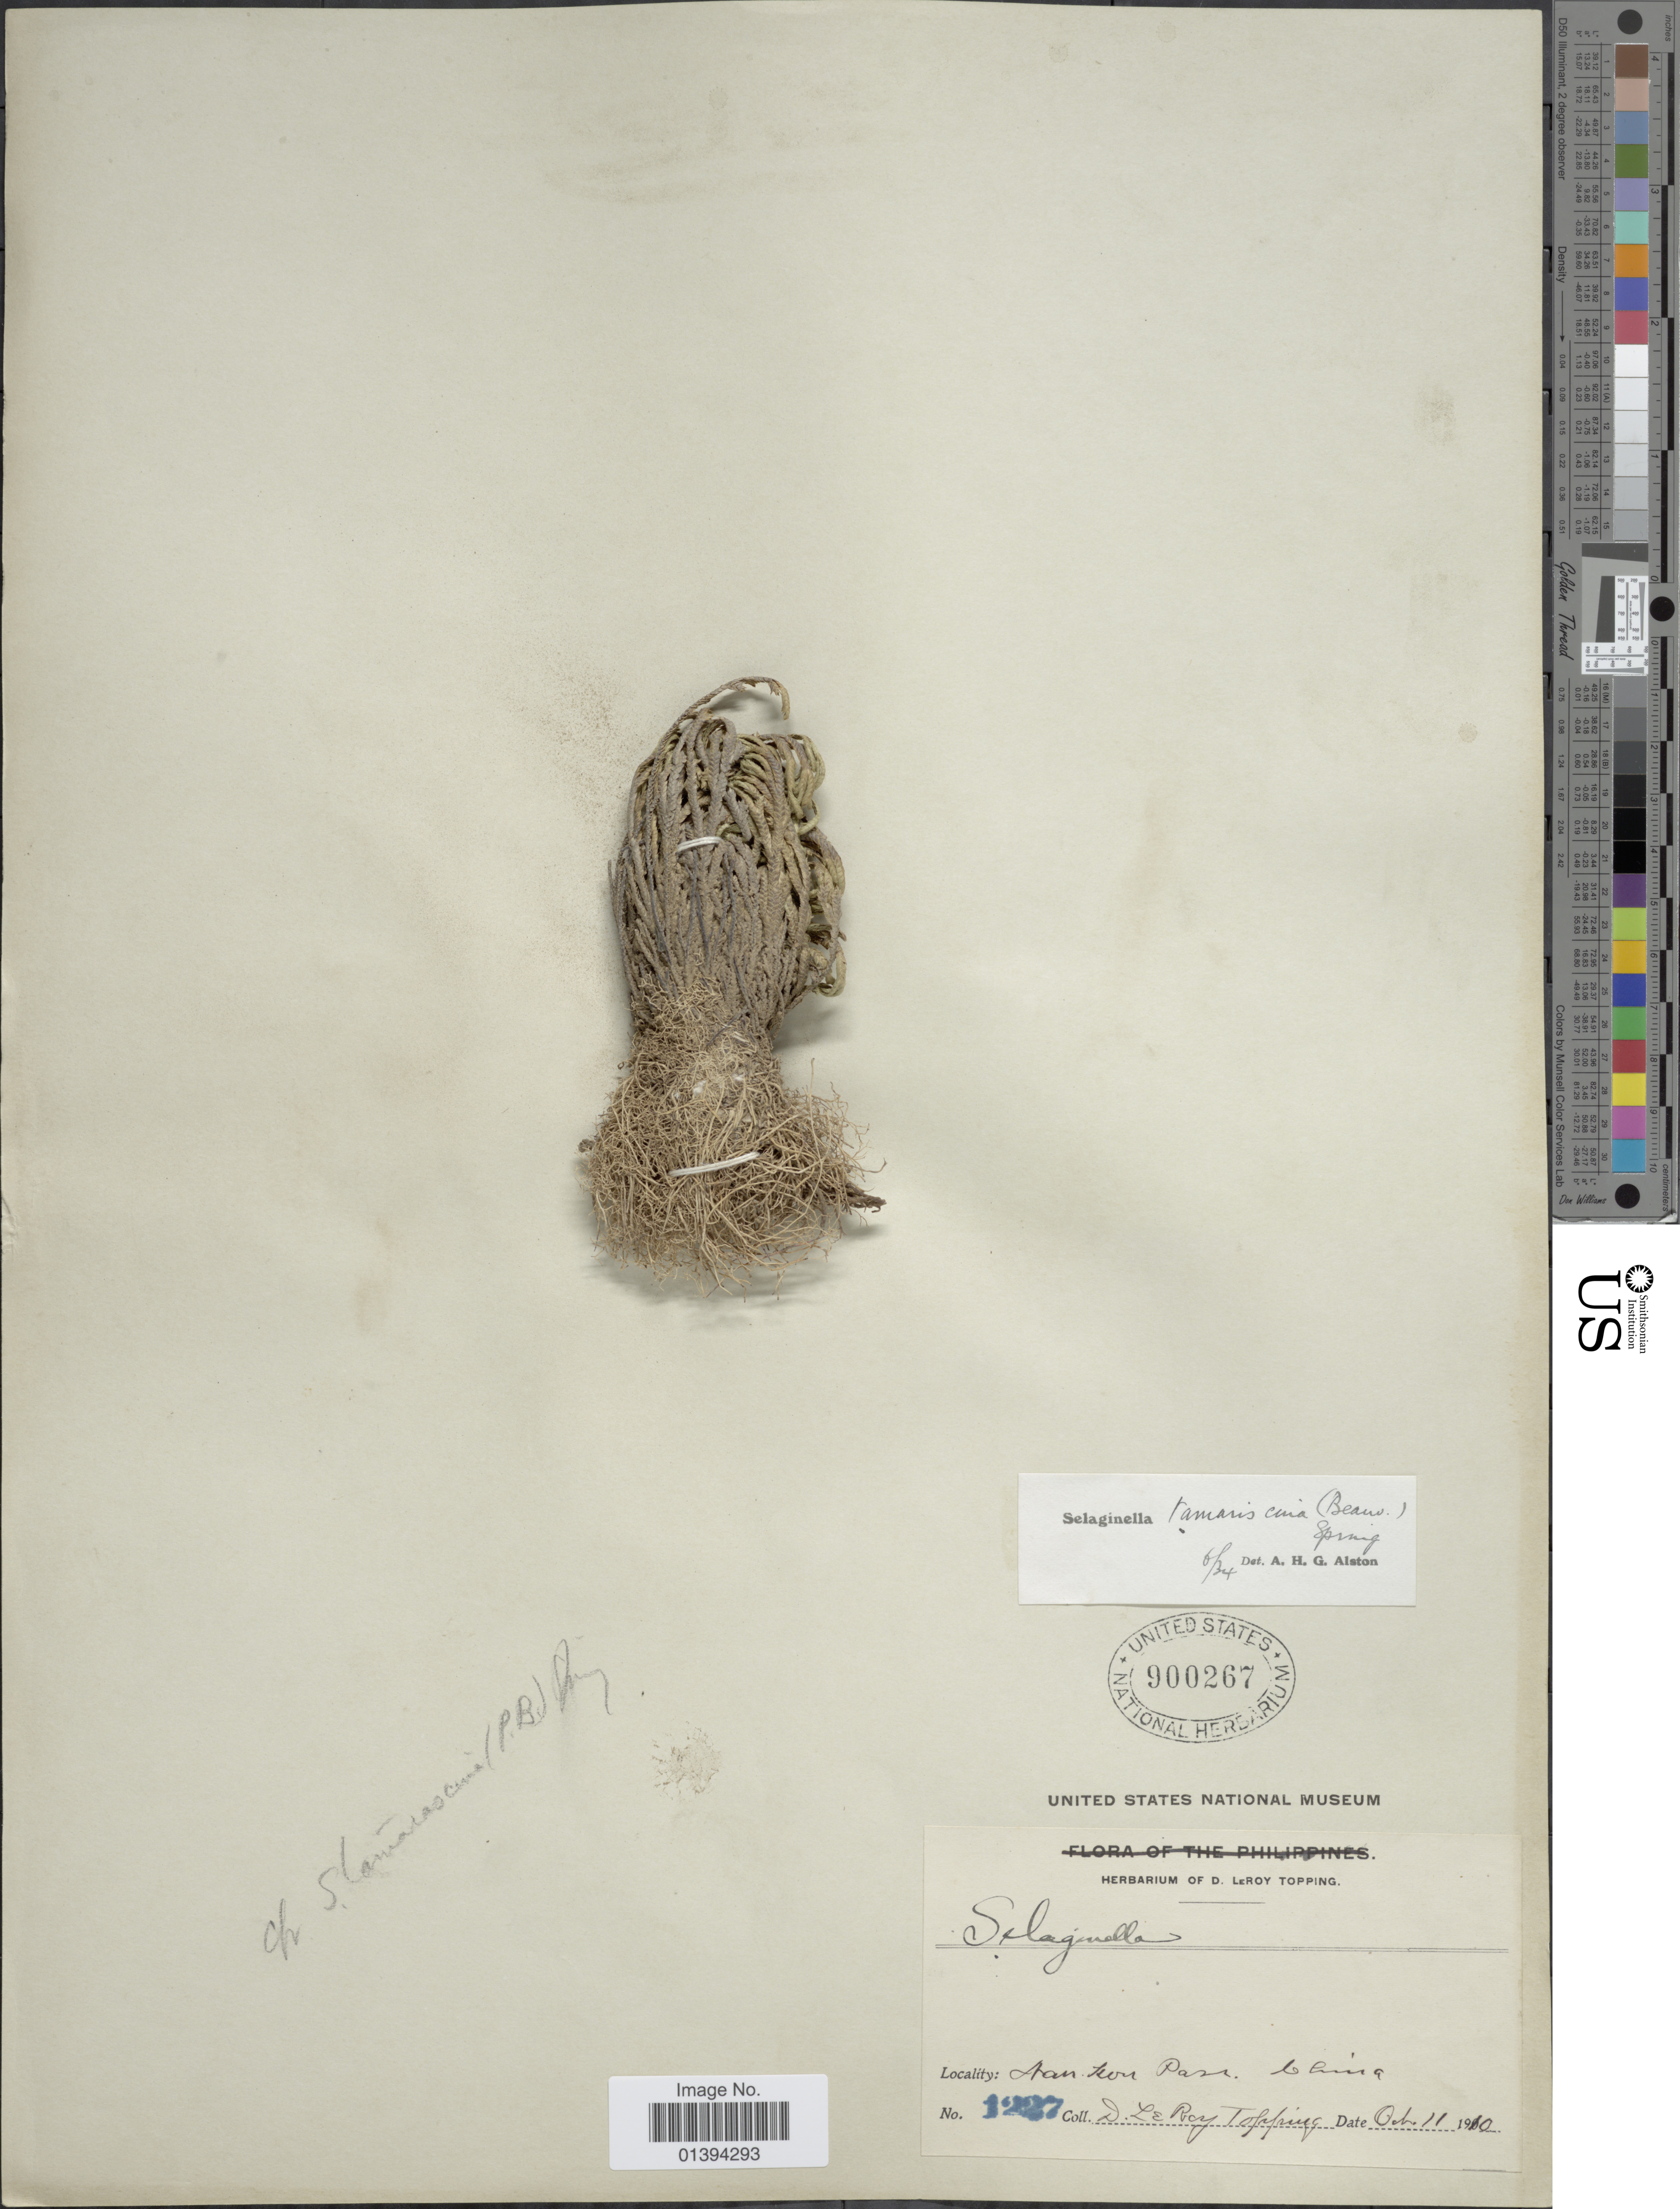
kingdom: Plantae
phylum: Tracheophyta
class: Lycopodiopsida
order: Selaginellales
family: Selaginellaceae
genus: Selaginella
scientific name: Selaginella tamariscina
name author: (P. Beauv.) Spring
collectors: D. L. Topping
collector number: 1227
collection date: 1910-10-11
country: China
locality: Aan kor pass, [interpreted] China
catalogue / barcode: US 900267